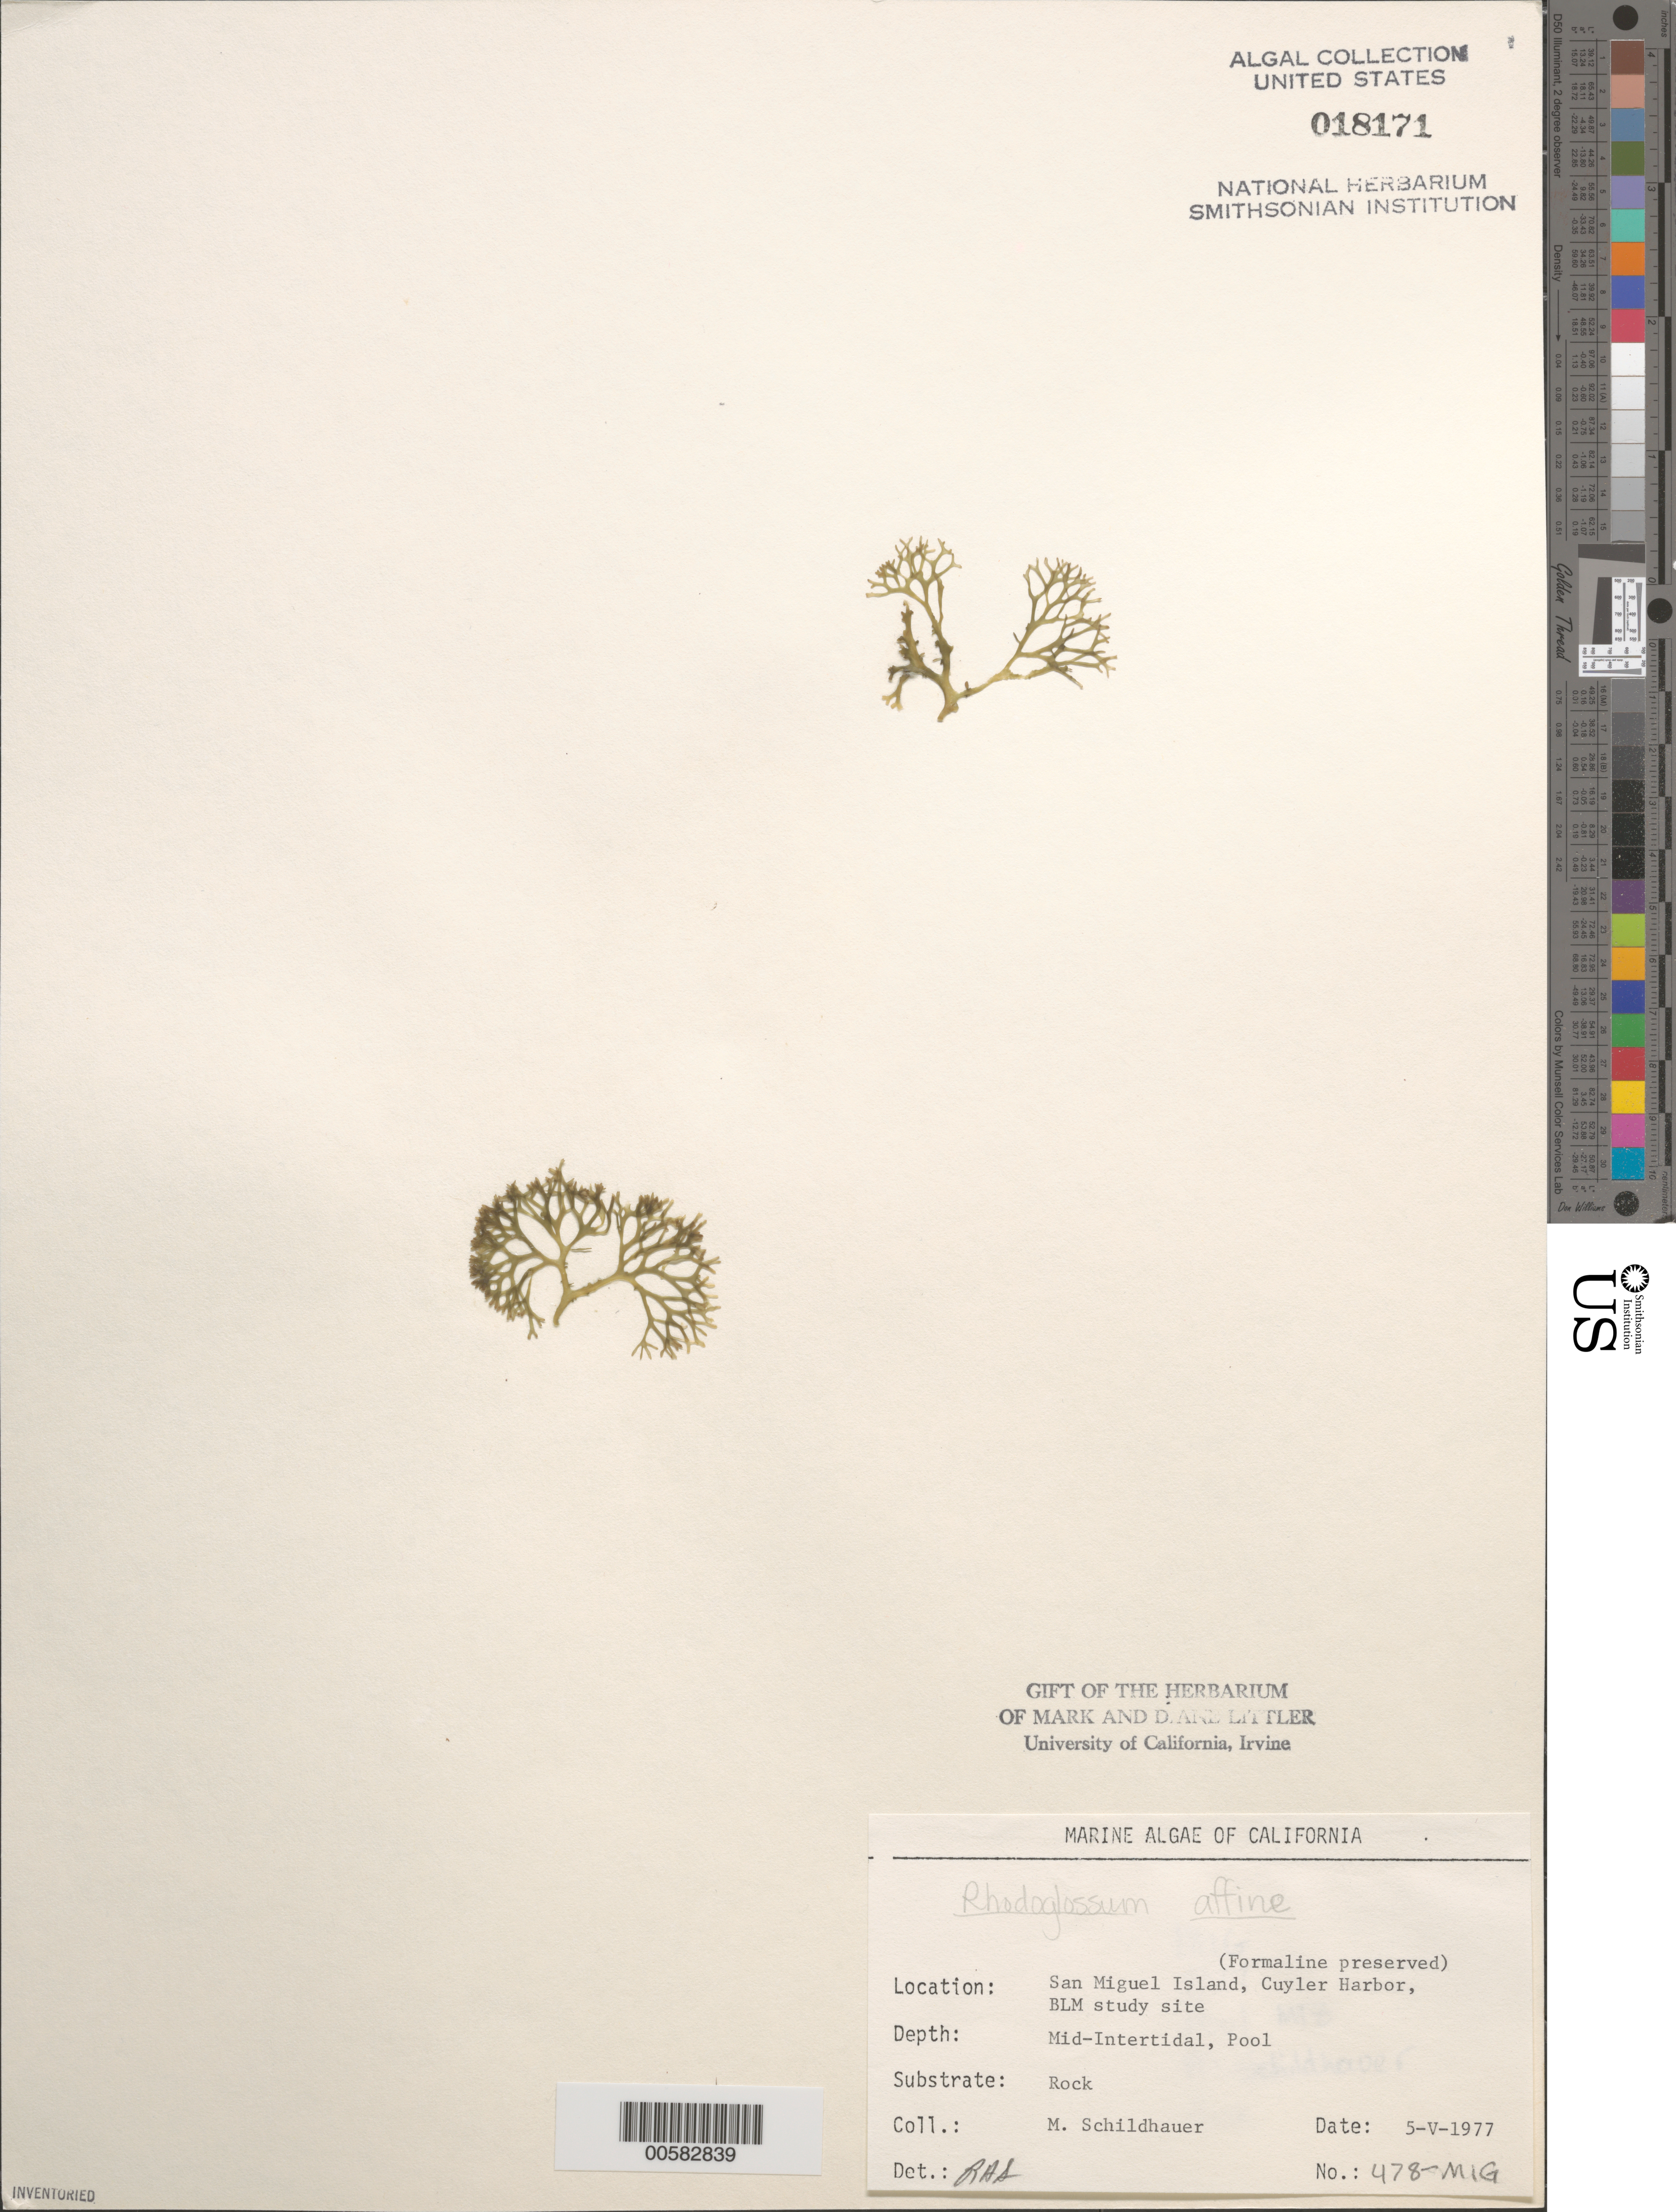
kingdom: Plantae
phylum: Rhodophyta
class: Florideophyceae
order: Gigartinales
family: Gigartinaceae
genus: Mazzaella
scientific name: Mazzaella affinis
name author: (Harvey) Fredericq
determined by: Algae name updating Project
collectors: M. Schildhauer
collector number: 478-MIG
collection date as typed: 05 May 1977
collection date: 1977-05-05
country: United States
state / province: California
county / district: Santa Barbara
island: San Miguel Island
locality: Cuyler Harbor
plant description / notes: BLM-SOCALBIGHT Rocky Intertidal Survey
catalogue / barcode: US 18171